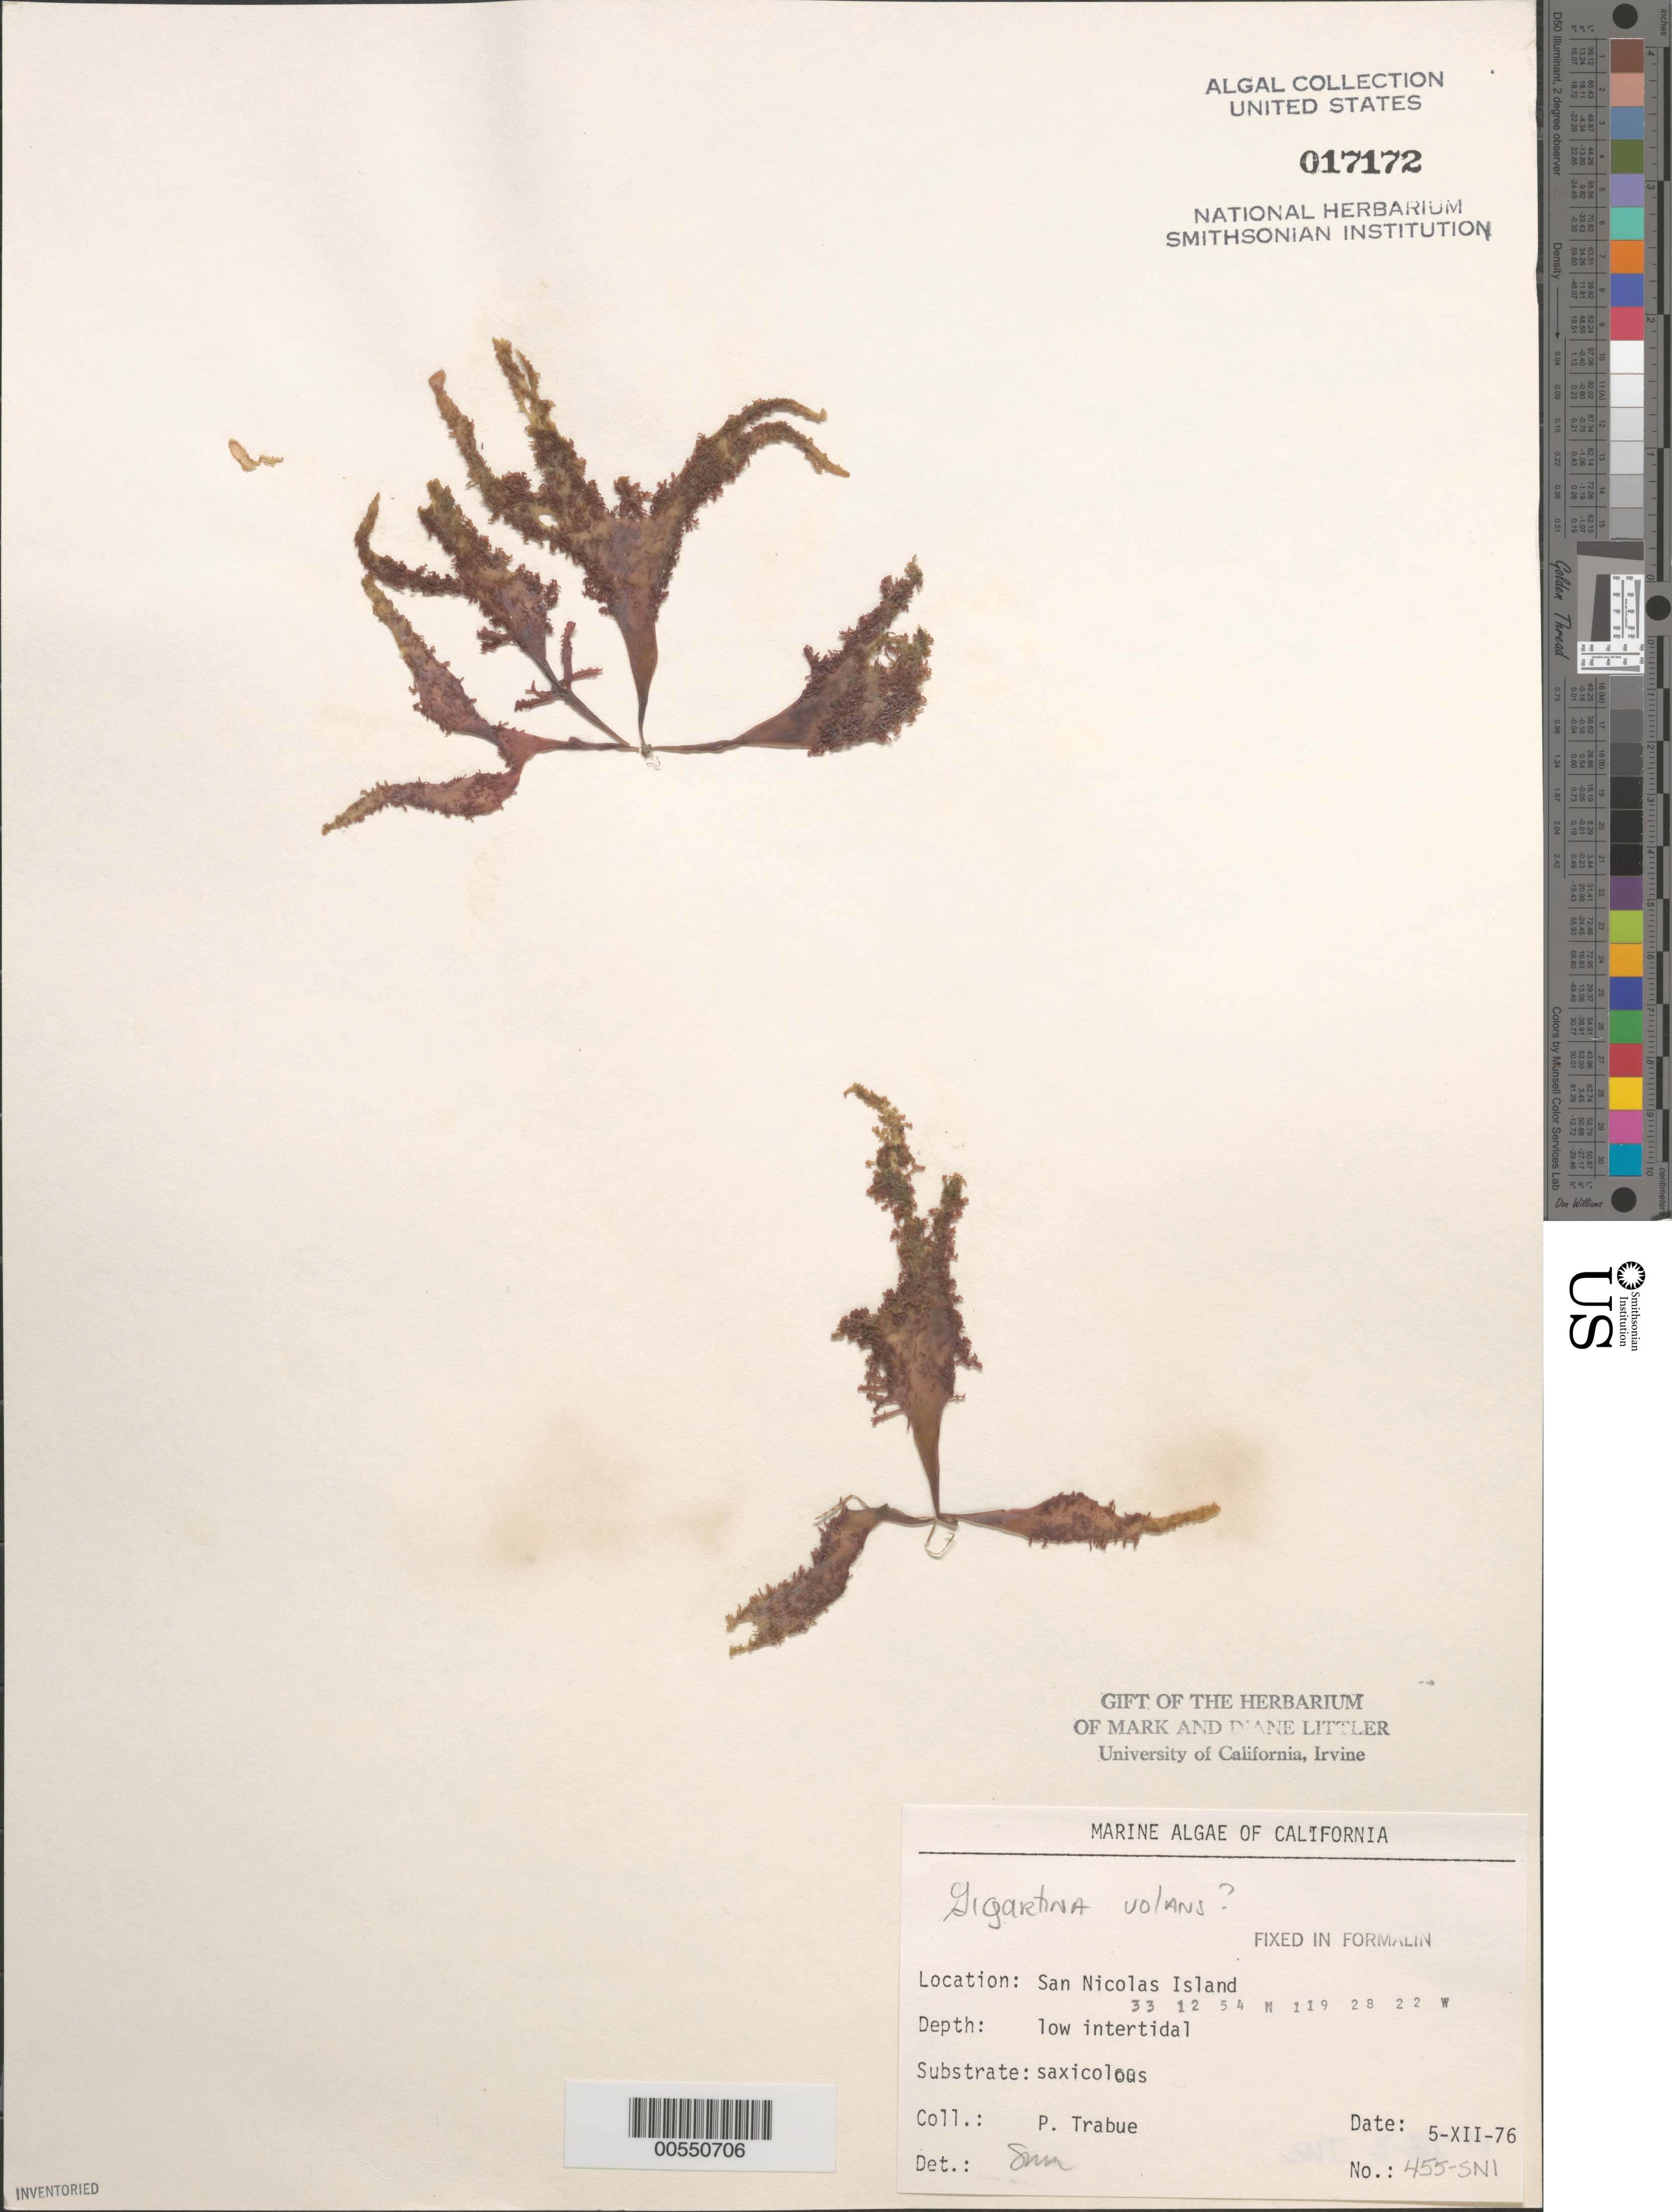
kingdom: Plantae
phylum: Rhodophyta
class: Florideophyceae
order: Gigartinales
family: Gigartinaceae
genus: Mazzaella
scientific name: Mazzaella volans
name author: (C. Agardh) Fredericq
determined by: Algae name updating Project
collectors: P. J. Trabue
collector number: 455-sni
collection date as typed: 05 Dec 1976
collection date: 1976-12-05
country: United States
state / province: California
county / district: Ventura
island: San Nicolas Island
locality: Dutch Harbor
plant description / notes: BLM-SOCALBIGHT Rocky Intertidal Survey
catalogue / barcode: US 17172